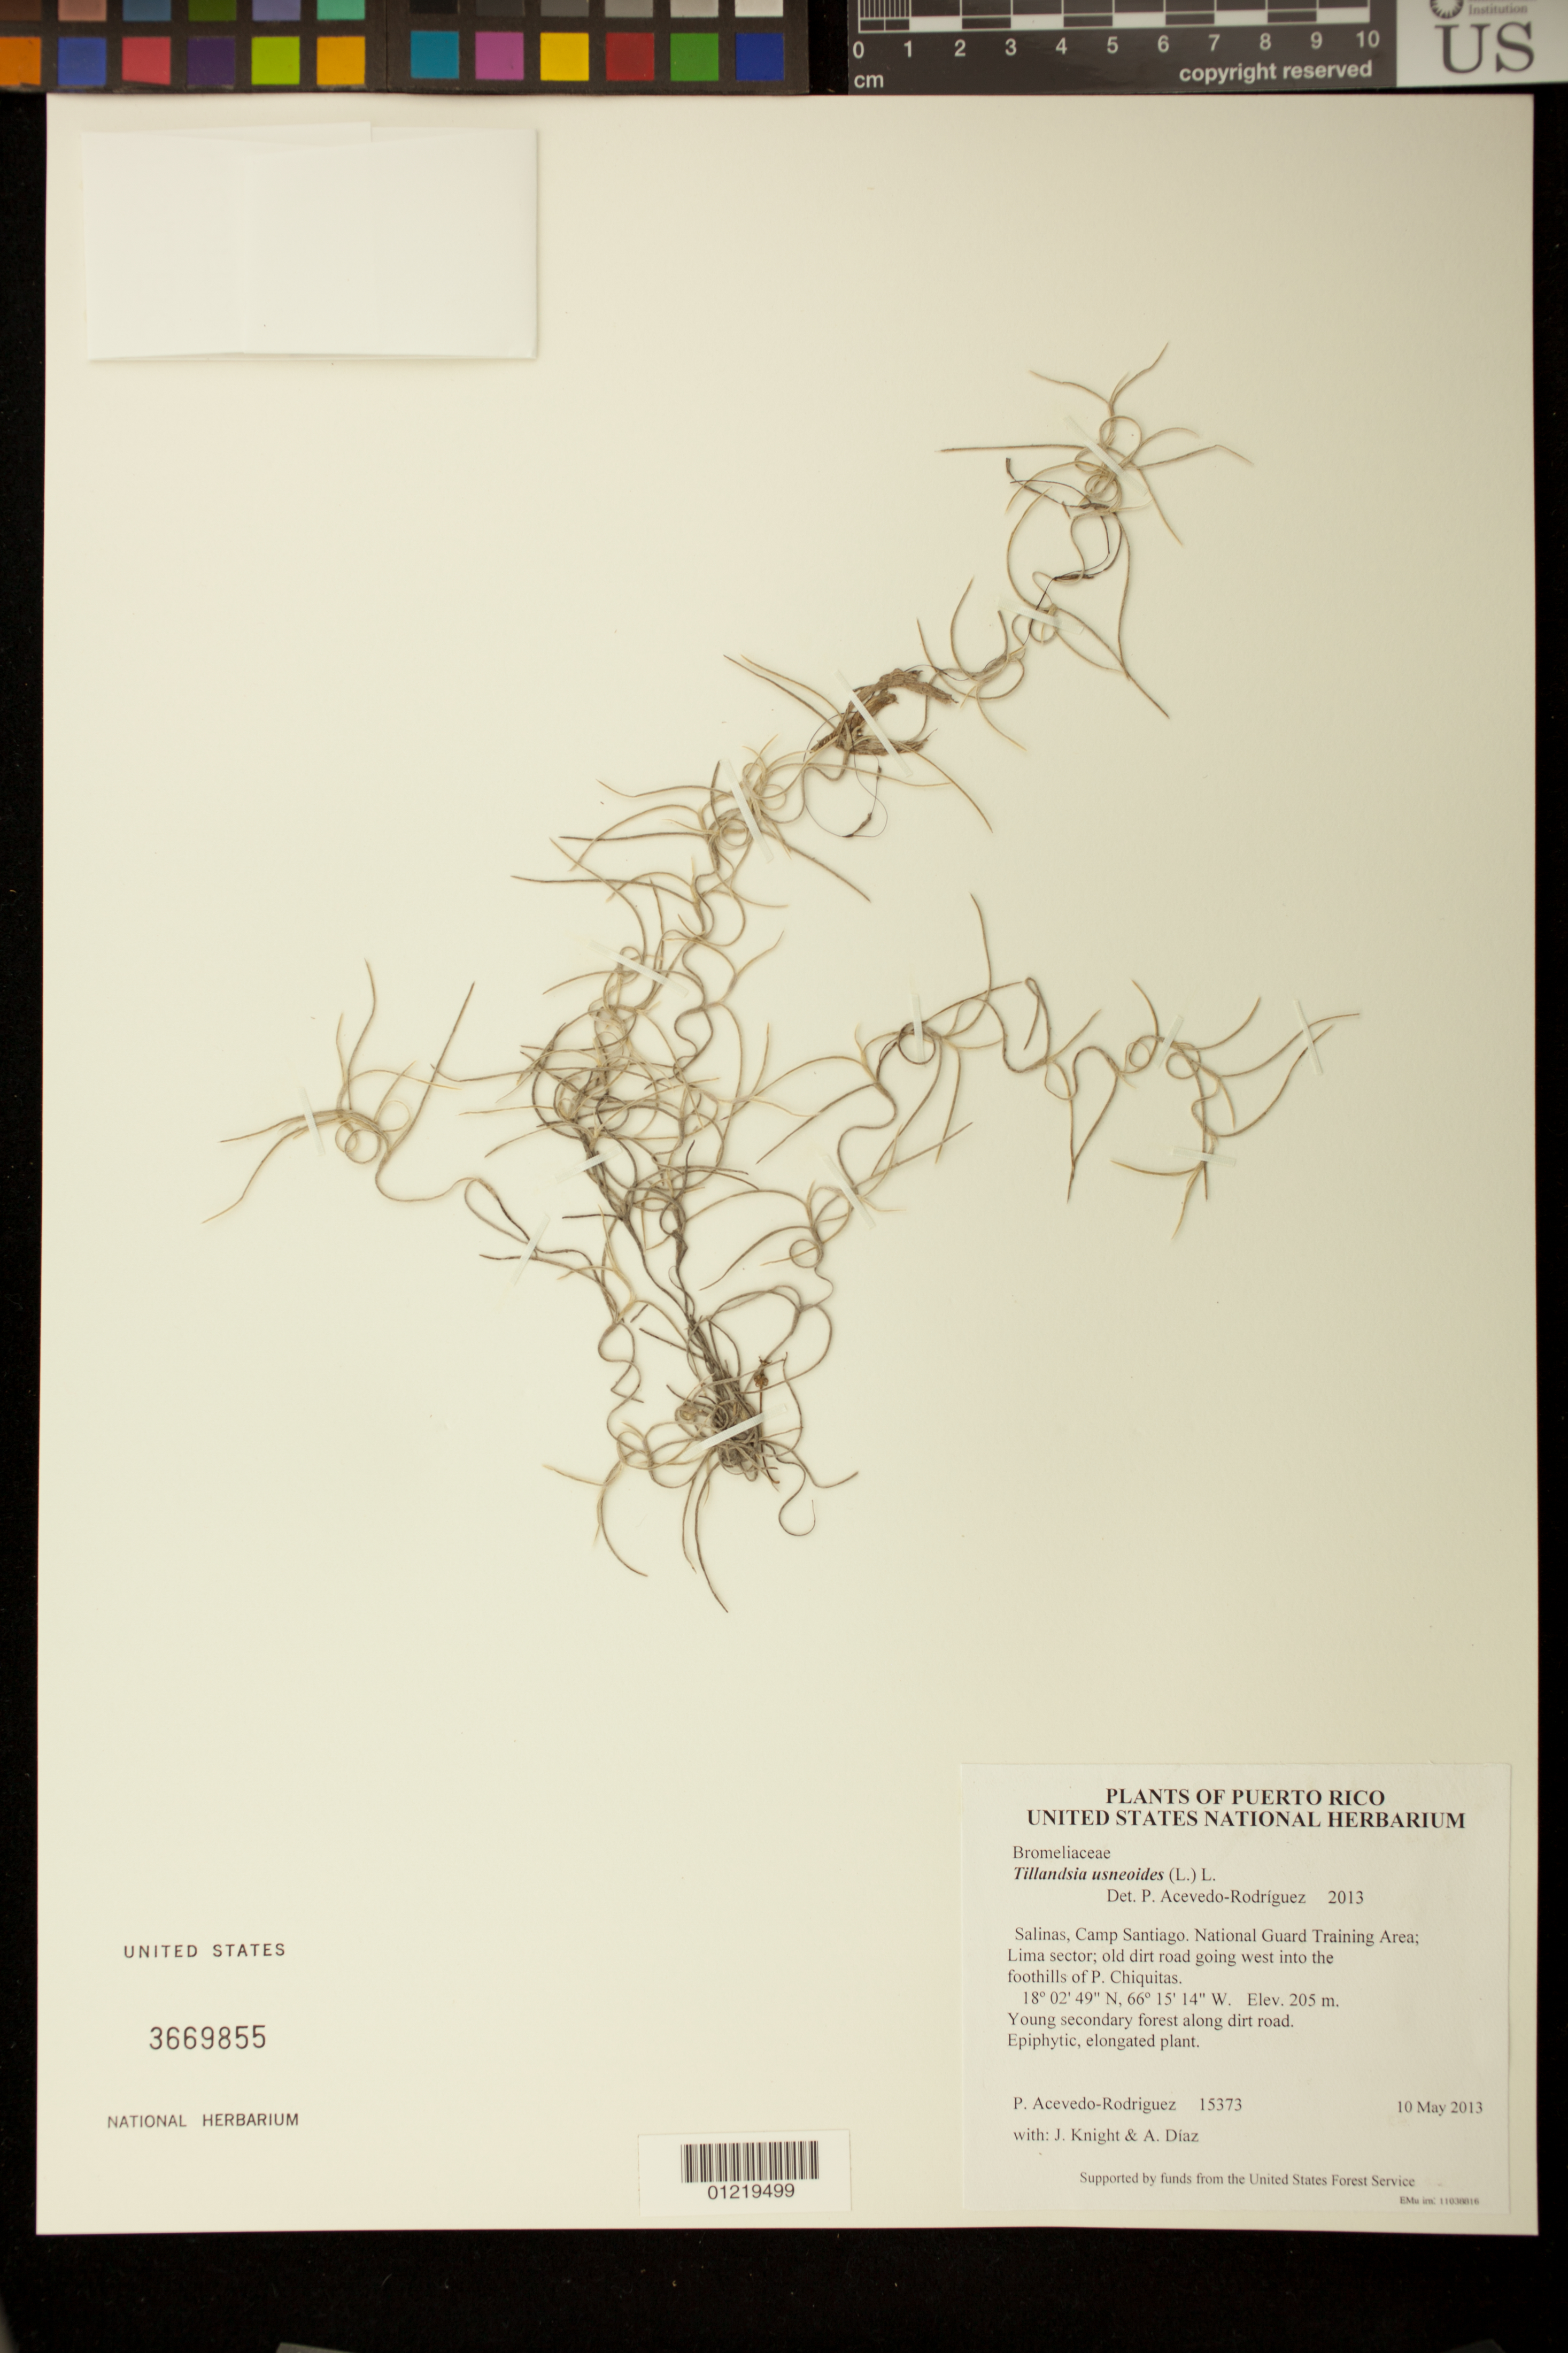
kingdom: Plantae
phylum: Tracheophyta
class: Liliopsida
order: Poales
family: Bromeliaceae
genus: Tillandsia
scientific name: Tillandsia usneoides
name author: (L.) L.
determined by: Acevedo-Rodríguez, P., (BOT), Smithsonian Institution - National Museum of Natural History (UNITED STATES)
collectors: P. Acevedo-Rodr., J. Knight & A. Díaz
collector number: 15373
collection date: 2013-05-10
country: Puerto Rico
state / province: Salinas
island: Puerto Rico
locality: Camp Santiago. National Guard Training Area; Lima sector; old dirt road going west into the foothills of P. Chiquitas.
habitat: Young secondary forest along dirt road.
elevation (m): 205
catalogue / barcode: US 3669855